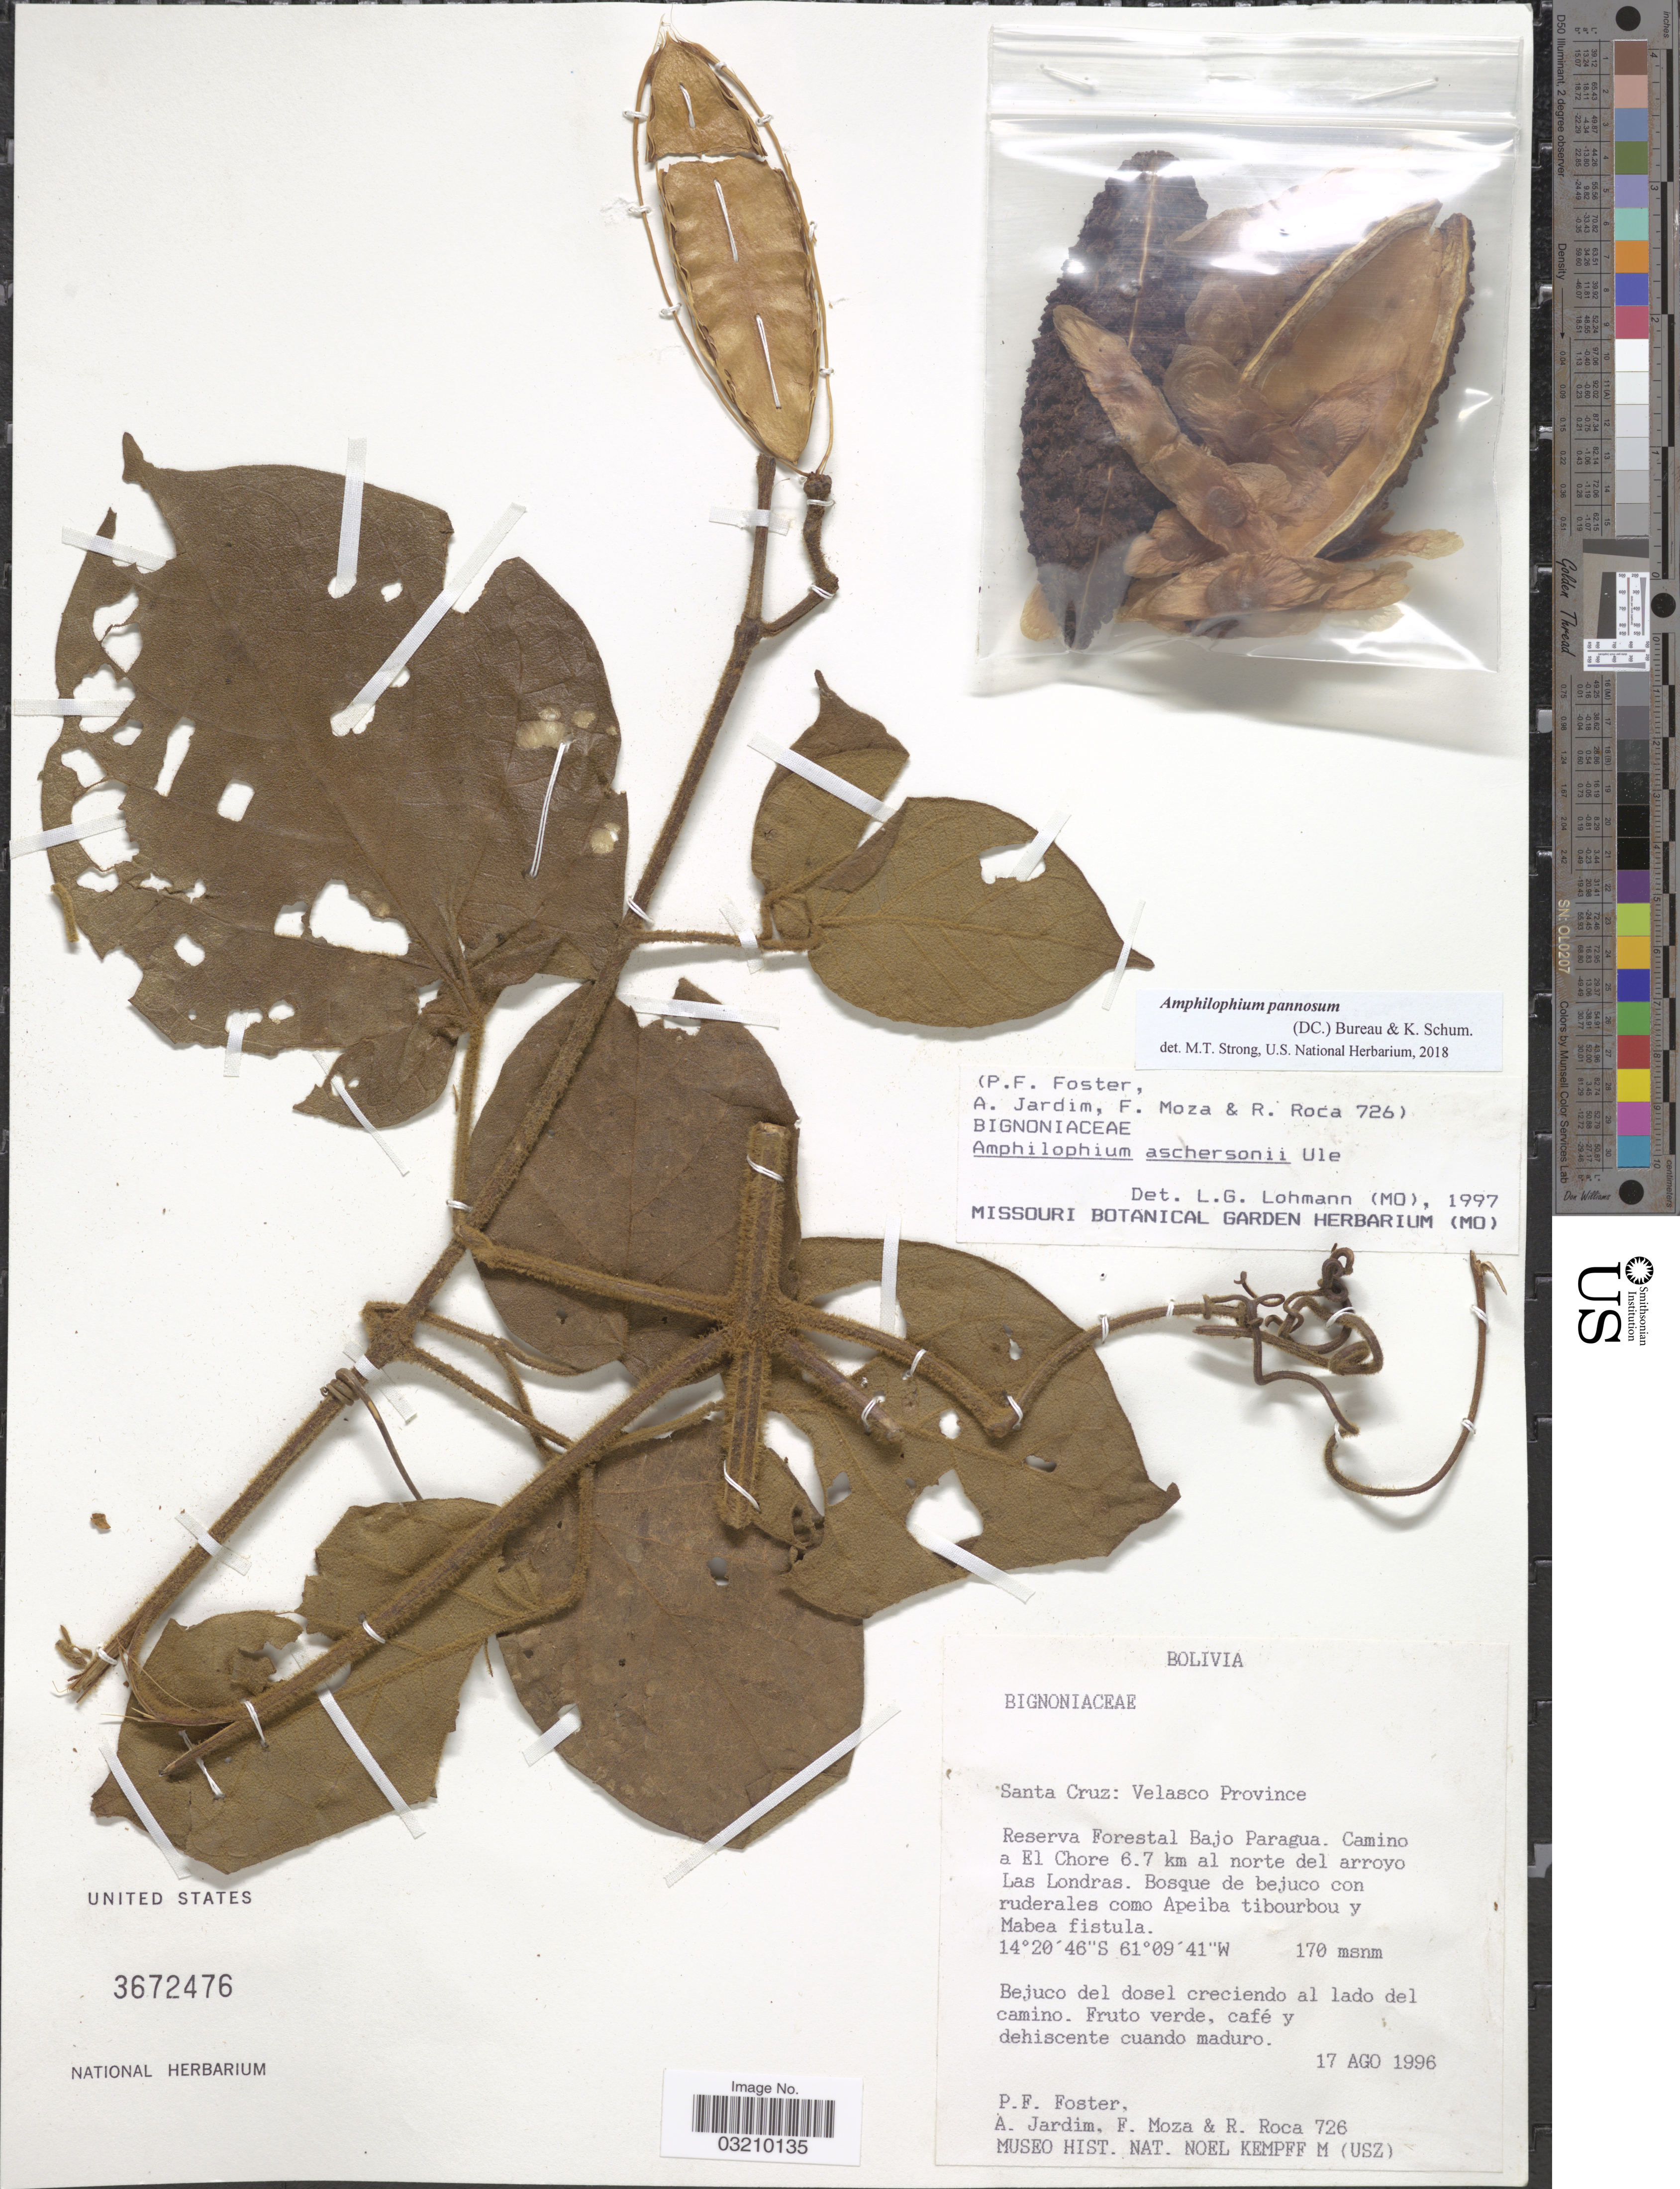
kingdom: Plantae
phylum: Tracheophyta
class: Magnoliopsida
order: Lamiales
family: Bignoniaceae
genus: Amphilophium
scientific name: Amphilophium pannosum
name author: (DC.) Bureau & K. Schum.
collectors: P. Foster, A. Jardim, F. Moza & R. Roca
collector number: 726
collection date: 1996-08-17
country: Bolivia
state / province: Santa Cruz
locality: Velasco Province. Reserva Forestal Bajo Paragua. Camino El Chore 6.7 km al norte del arroyo Las Londras.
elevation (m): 170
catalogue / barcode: US 3672476